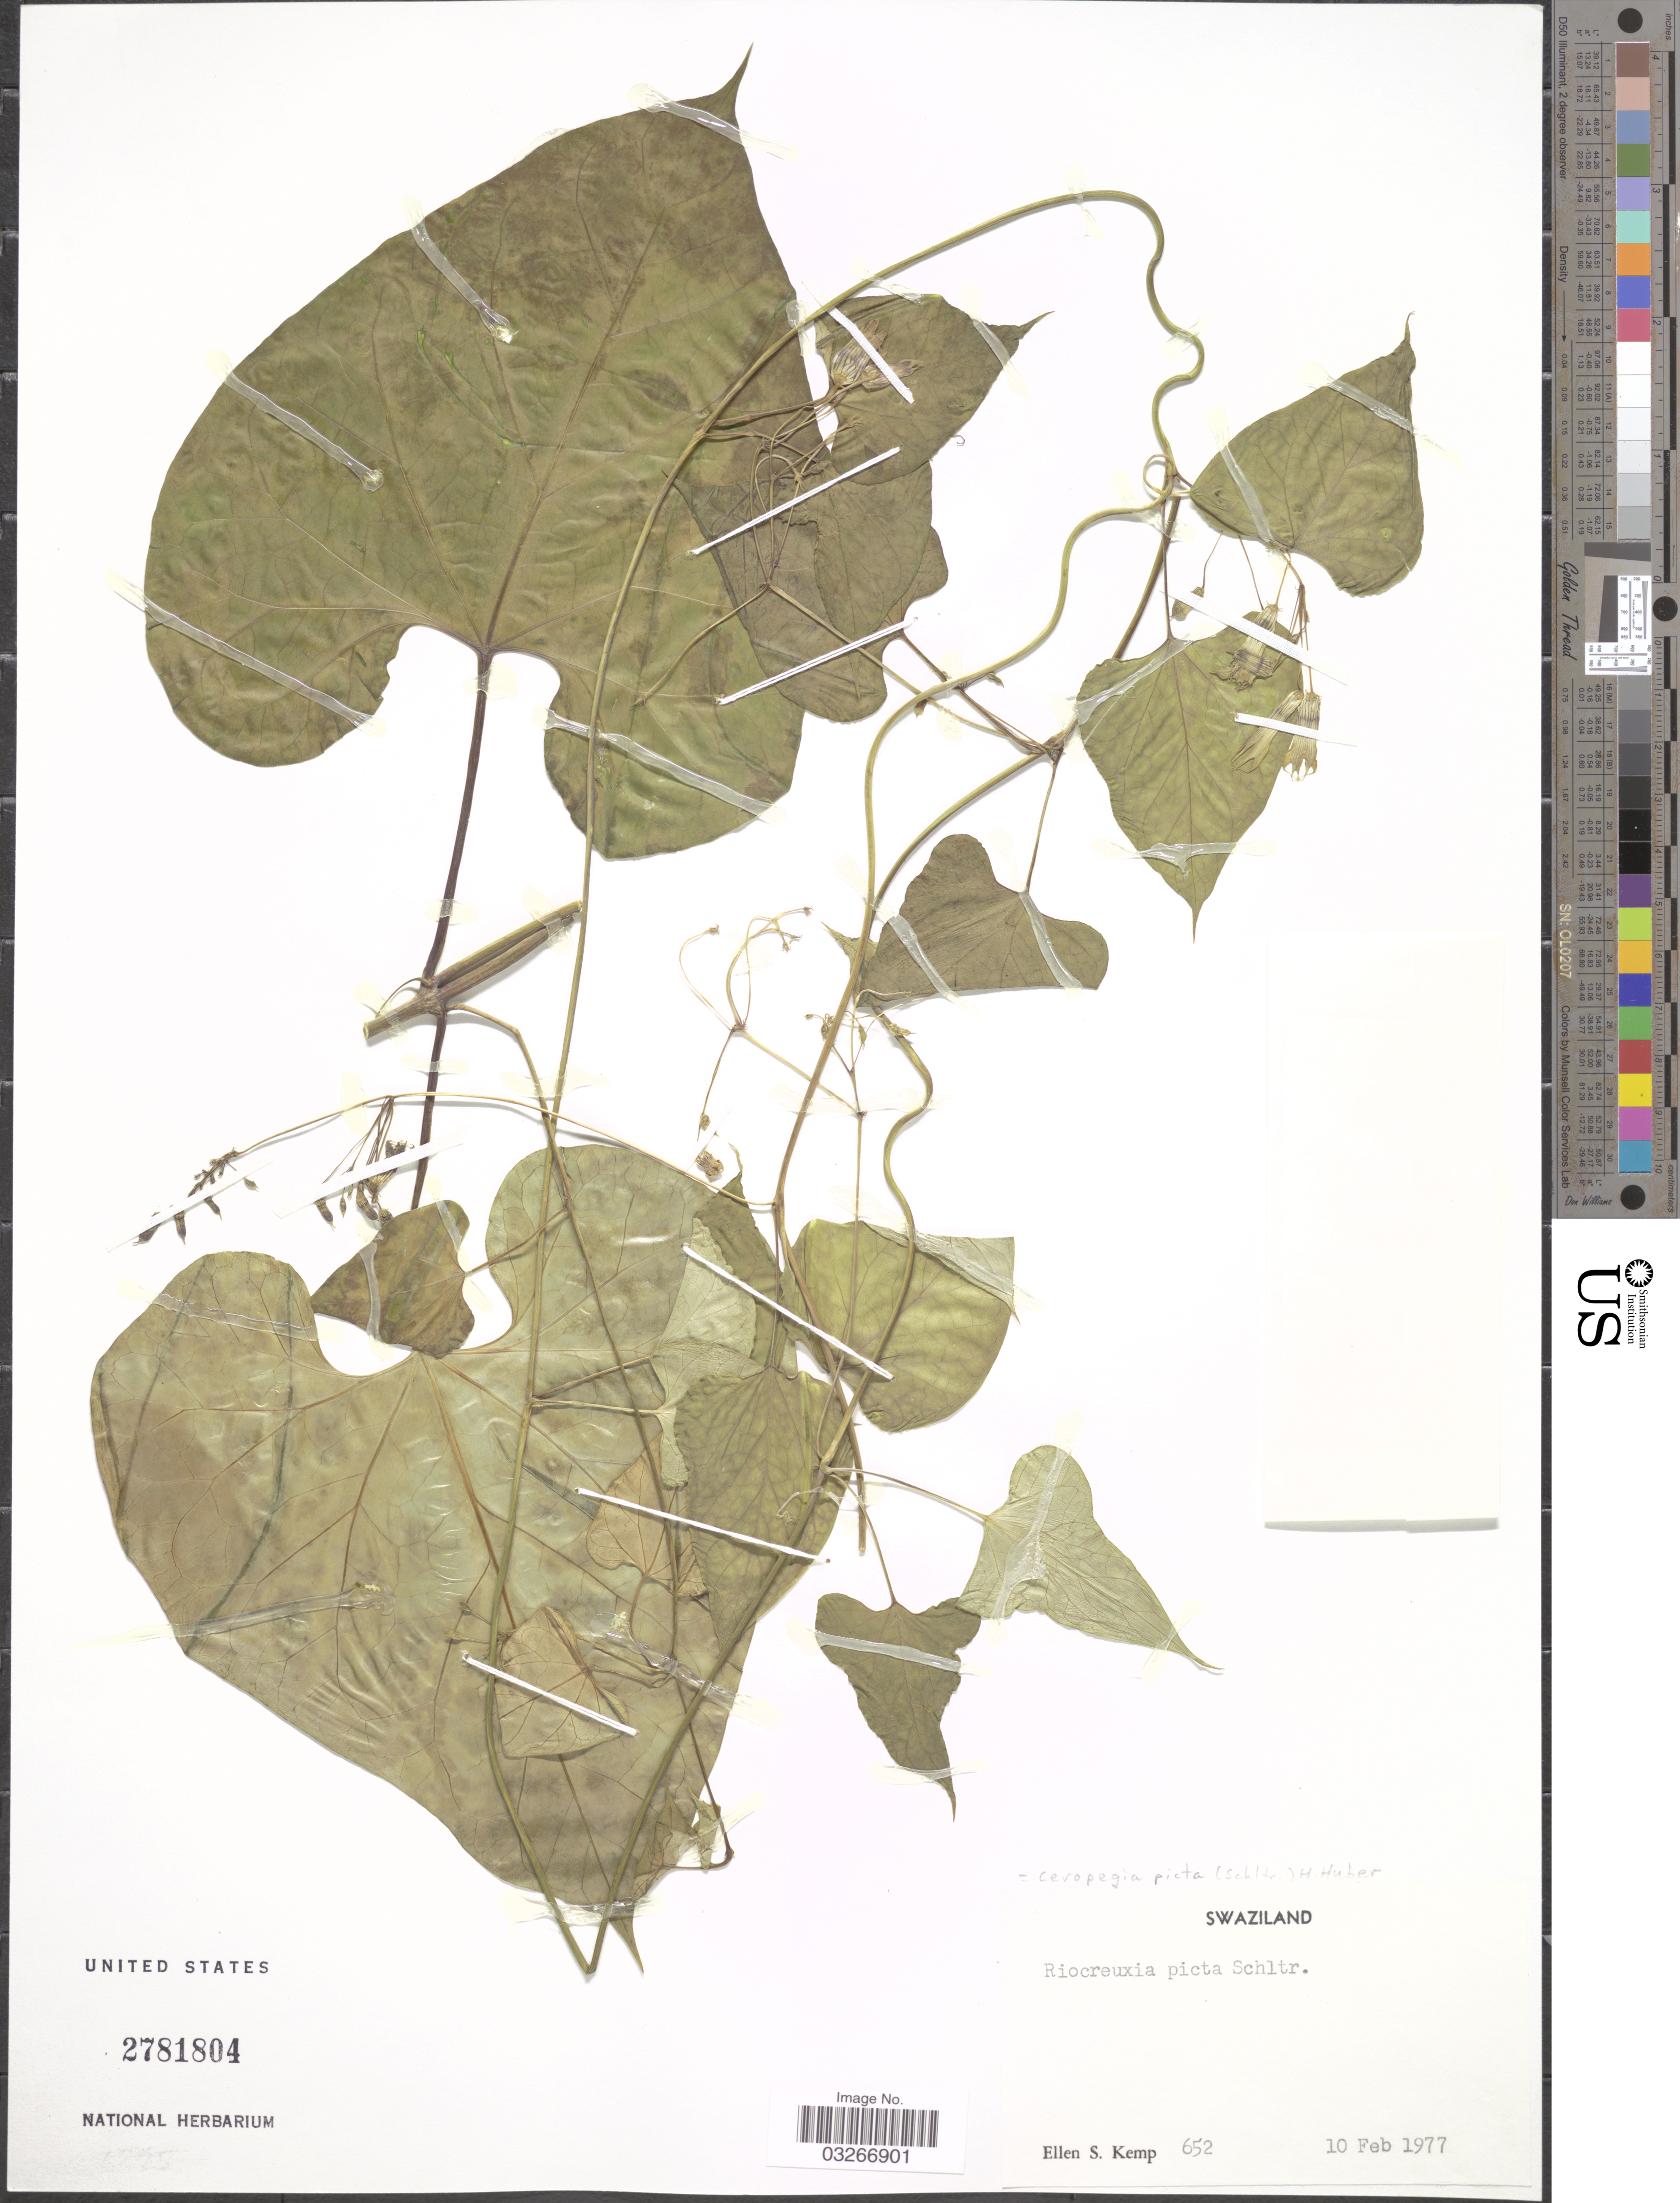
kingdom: Plantae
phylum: Tracheophyta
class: Magnoliopsida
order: Gentianales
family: Apocynaceae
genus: Ceropegia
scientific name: Ceropegia picta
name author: (Schltr.) Huber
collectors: E. S. Kemp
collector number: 652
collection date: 1977-02-10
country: Eswatini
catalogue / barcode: US 2781804